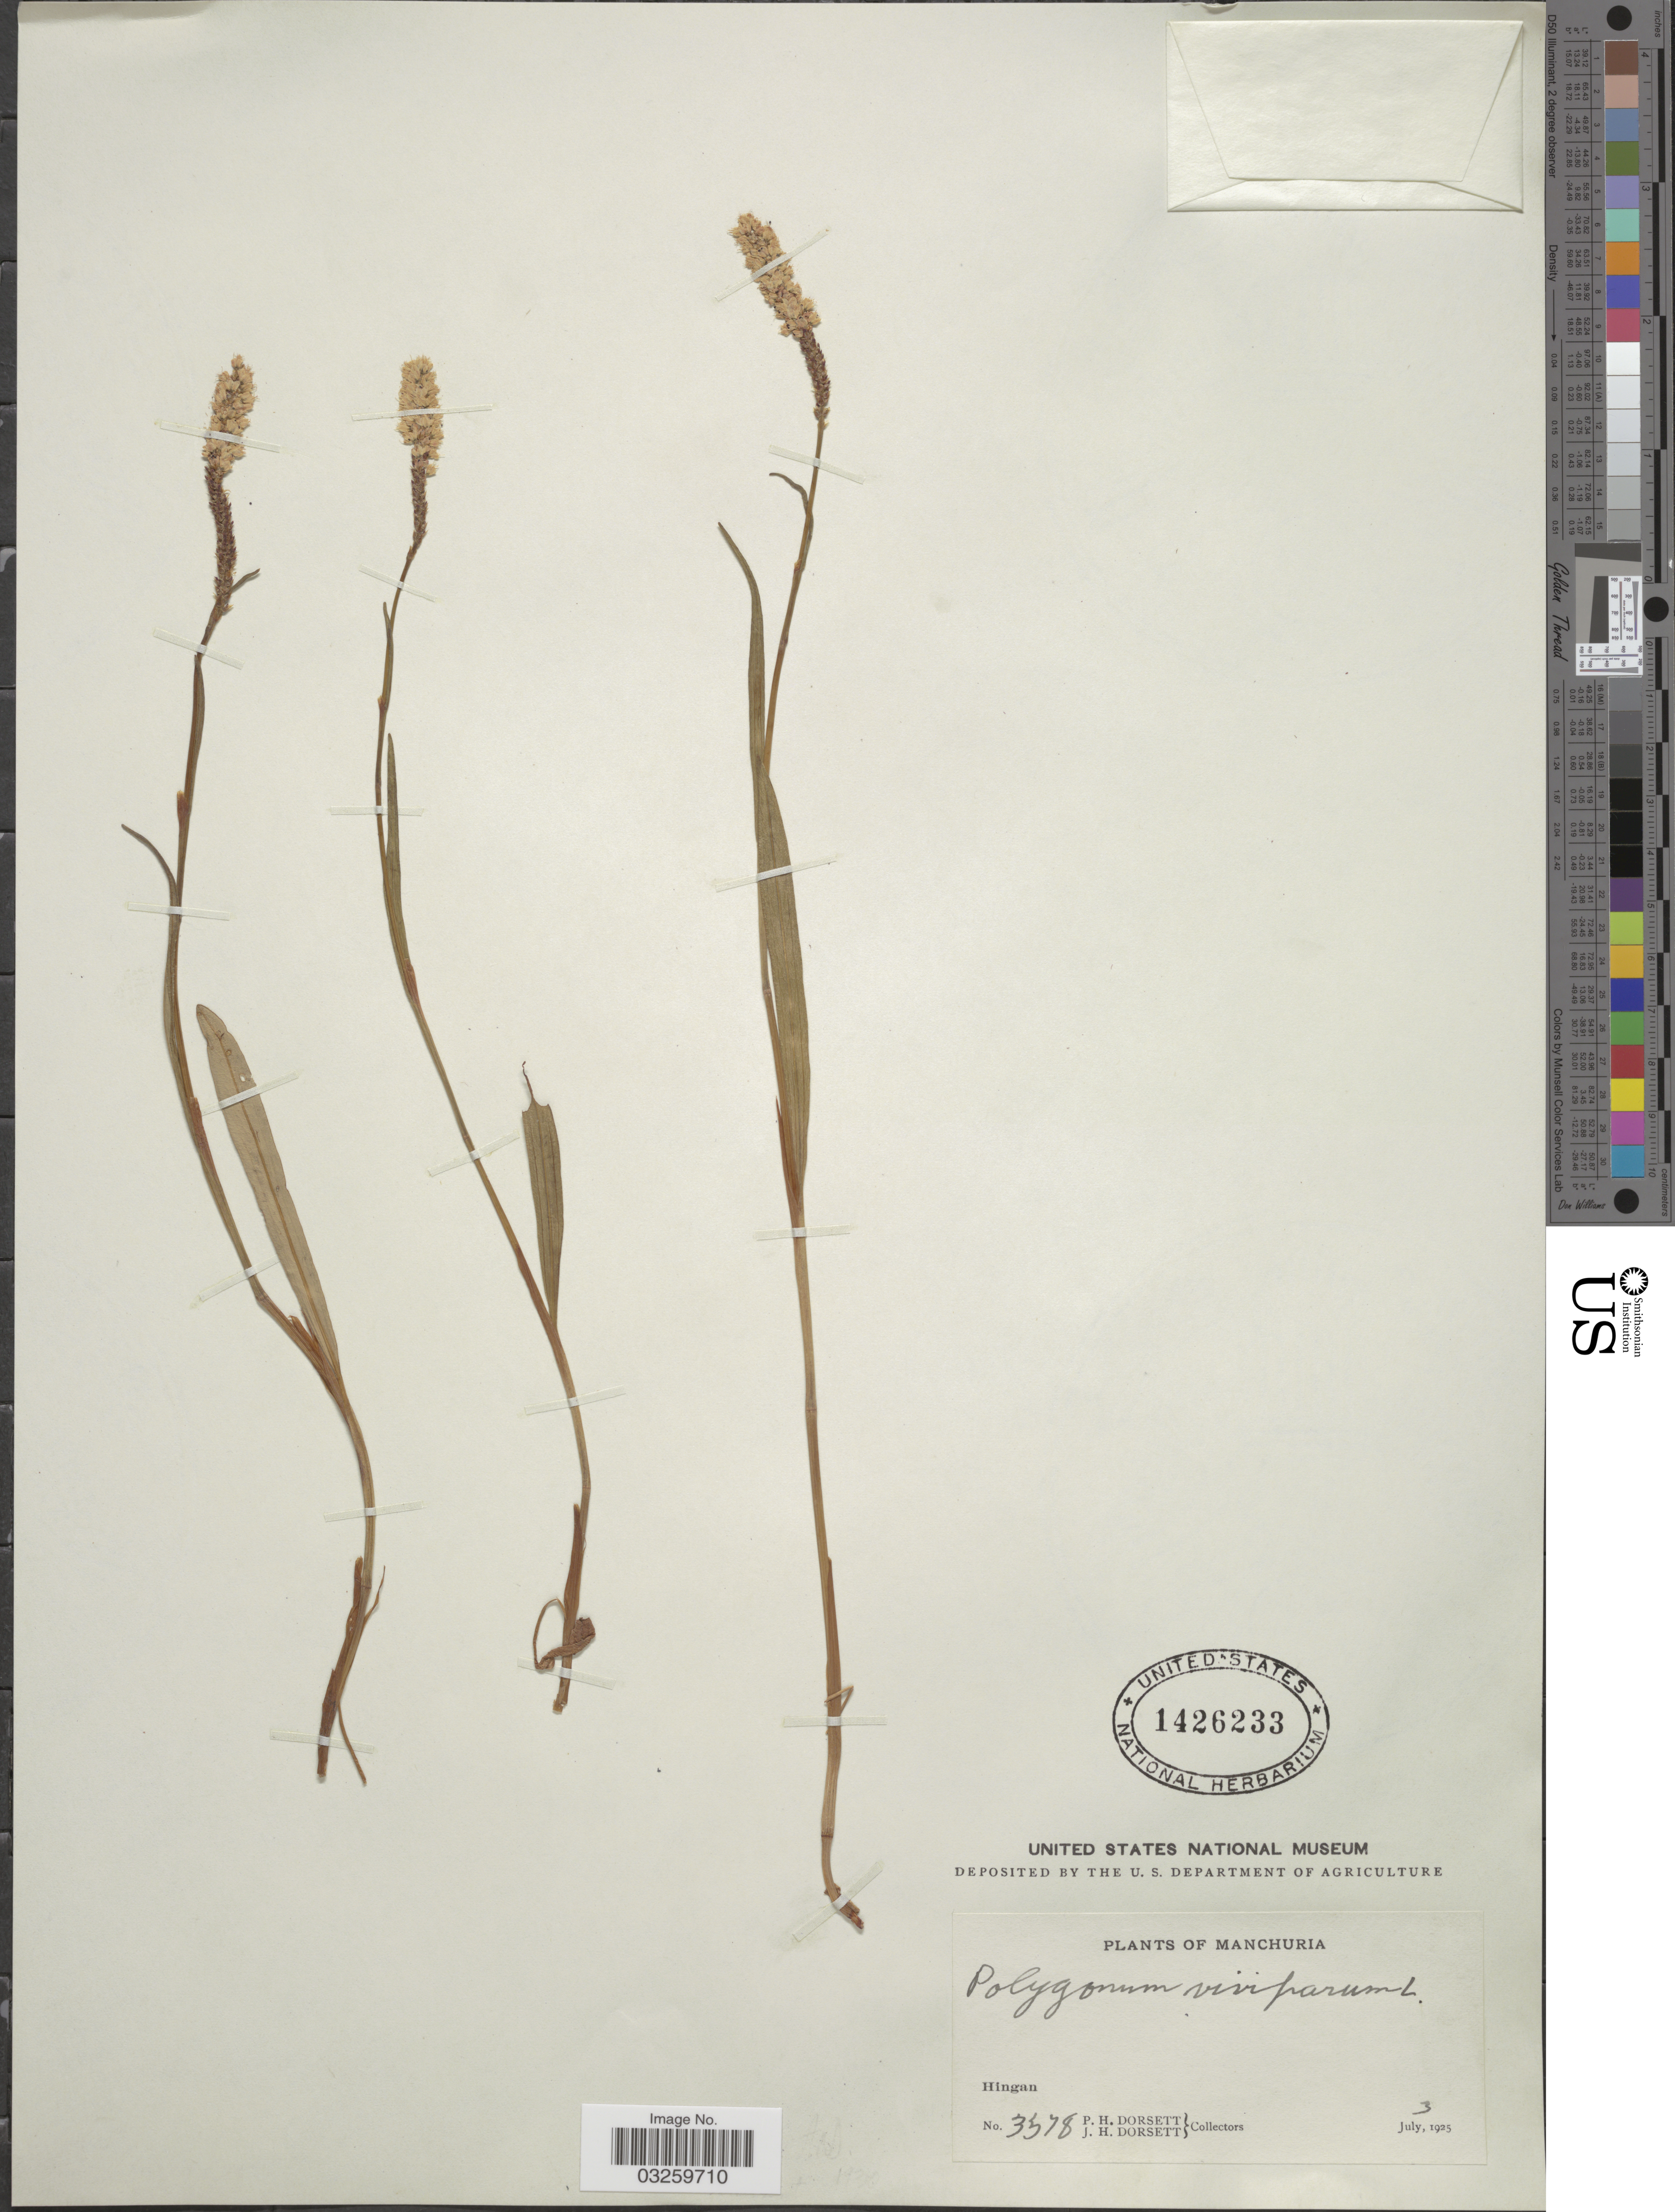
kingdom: Plantae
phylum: Tracheophyta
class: Magnoliopsida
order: Caryophyllales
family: Polygonaceae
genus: Bistorta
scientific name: Bistorta vivipara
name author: (L.) Delarbre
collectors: P. H. Dorsett & J. Dorsett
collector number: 3578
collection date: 1925-07-03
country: China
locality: Manchuria. Hingan.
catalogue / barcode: US 1426233